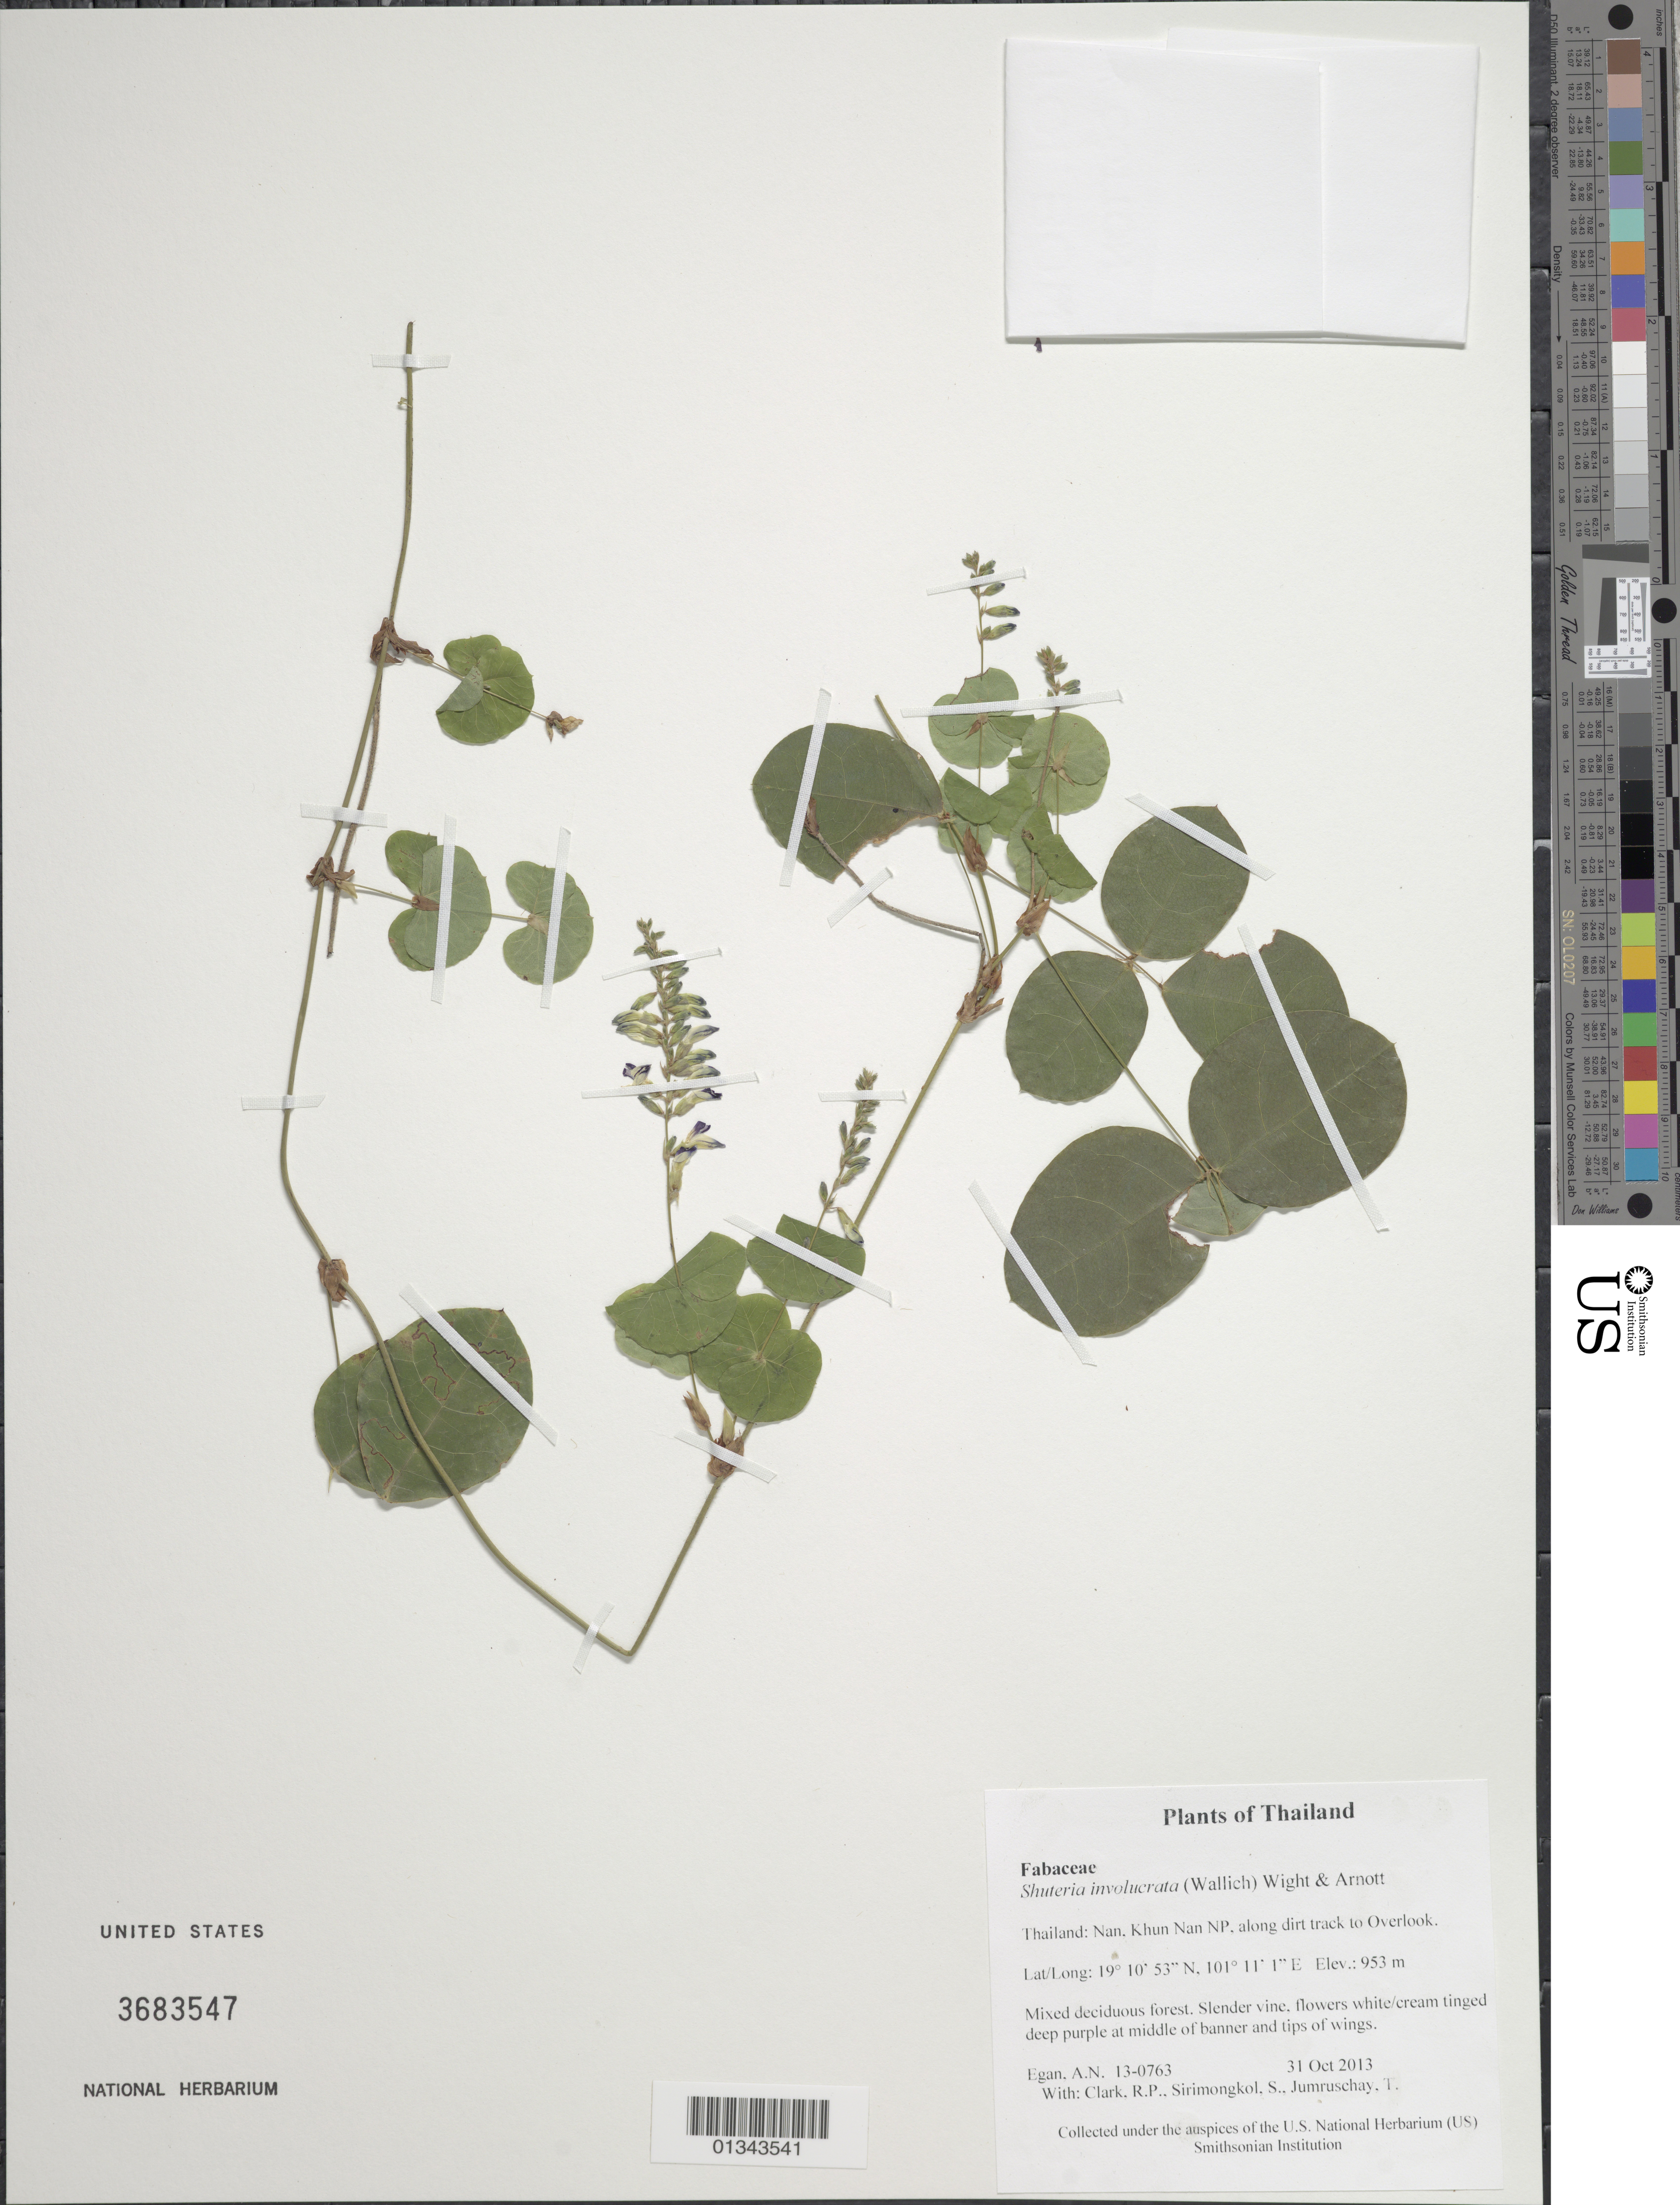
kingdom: Plantae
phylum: Tracheophyta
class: Magnoliopsida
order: Fabales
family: Fabaceae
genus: Shuteria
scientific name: Shuteria involucrata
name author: (Wall.) Wight & Arn.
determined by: Egan, Ashley N., (US), Smithsonian Institution - National Museum of Natural History (UNITED STATES)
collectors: A. N. Egan, R. P. Clark, S. Sirimongkol & T. Jumruschay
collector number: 13-0763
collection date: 2013-10-31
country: Thailand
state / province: Nan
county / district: Bo Kluea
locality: Khun Nan NP, along dirt track to Overlook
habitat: Mixed deciduous forest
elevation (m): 953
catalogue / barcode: US 3683547